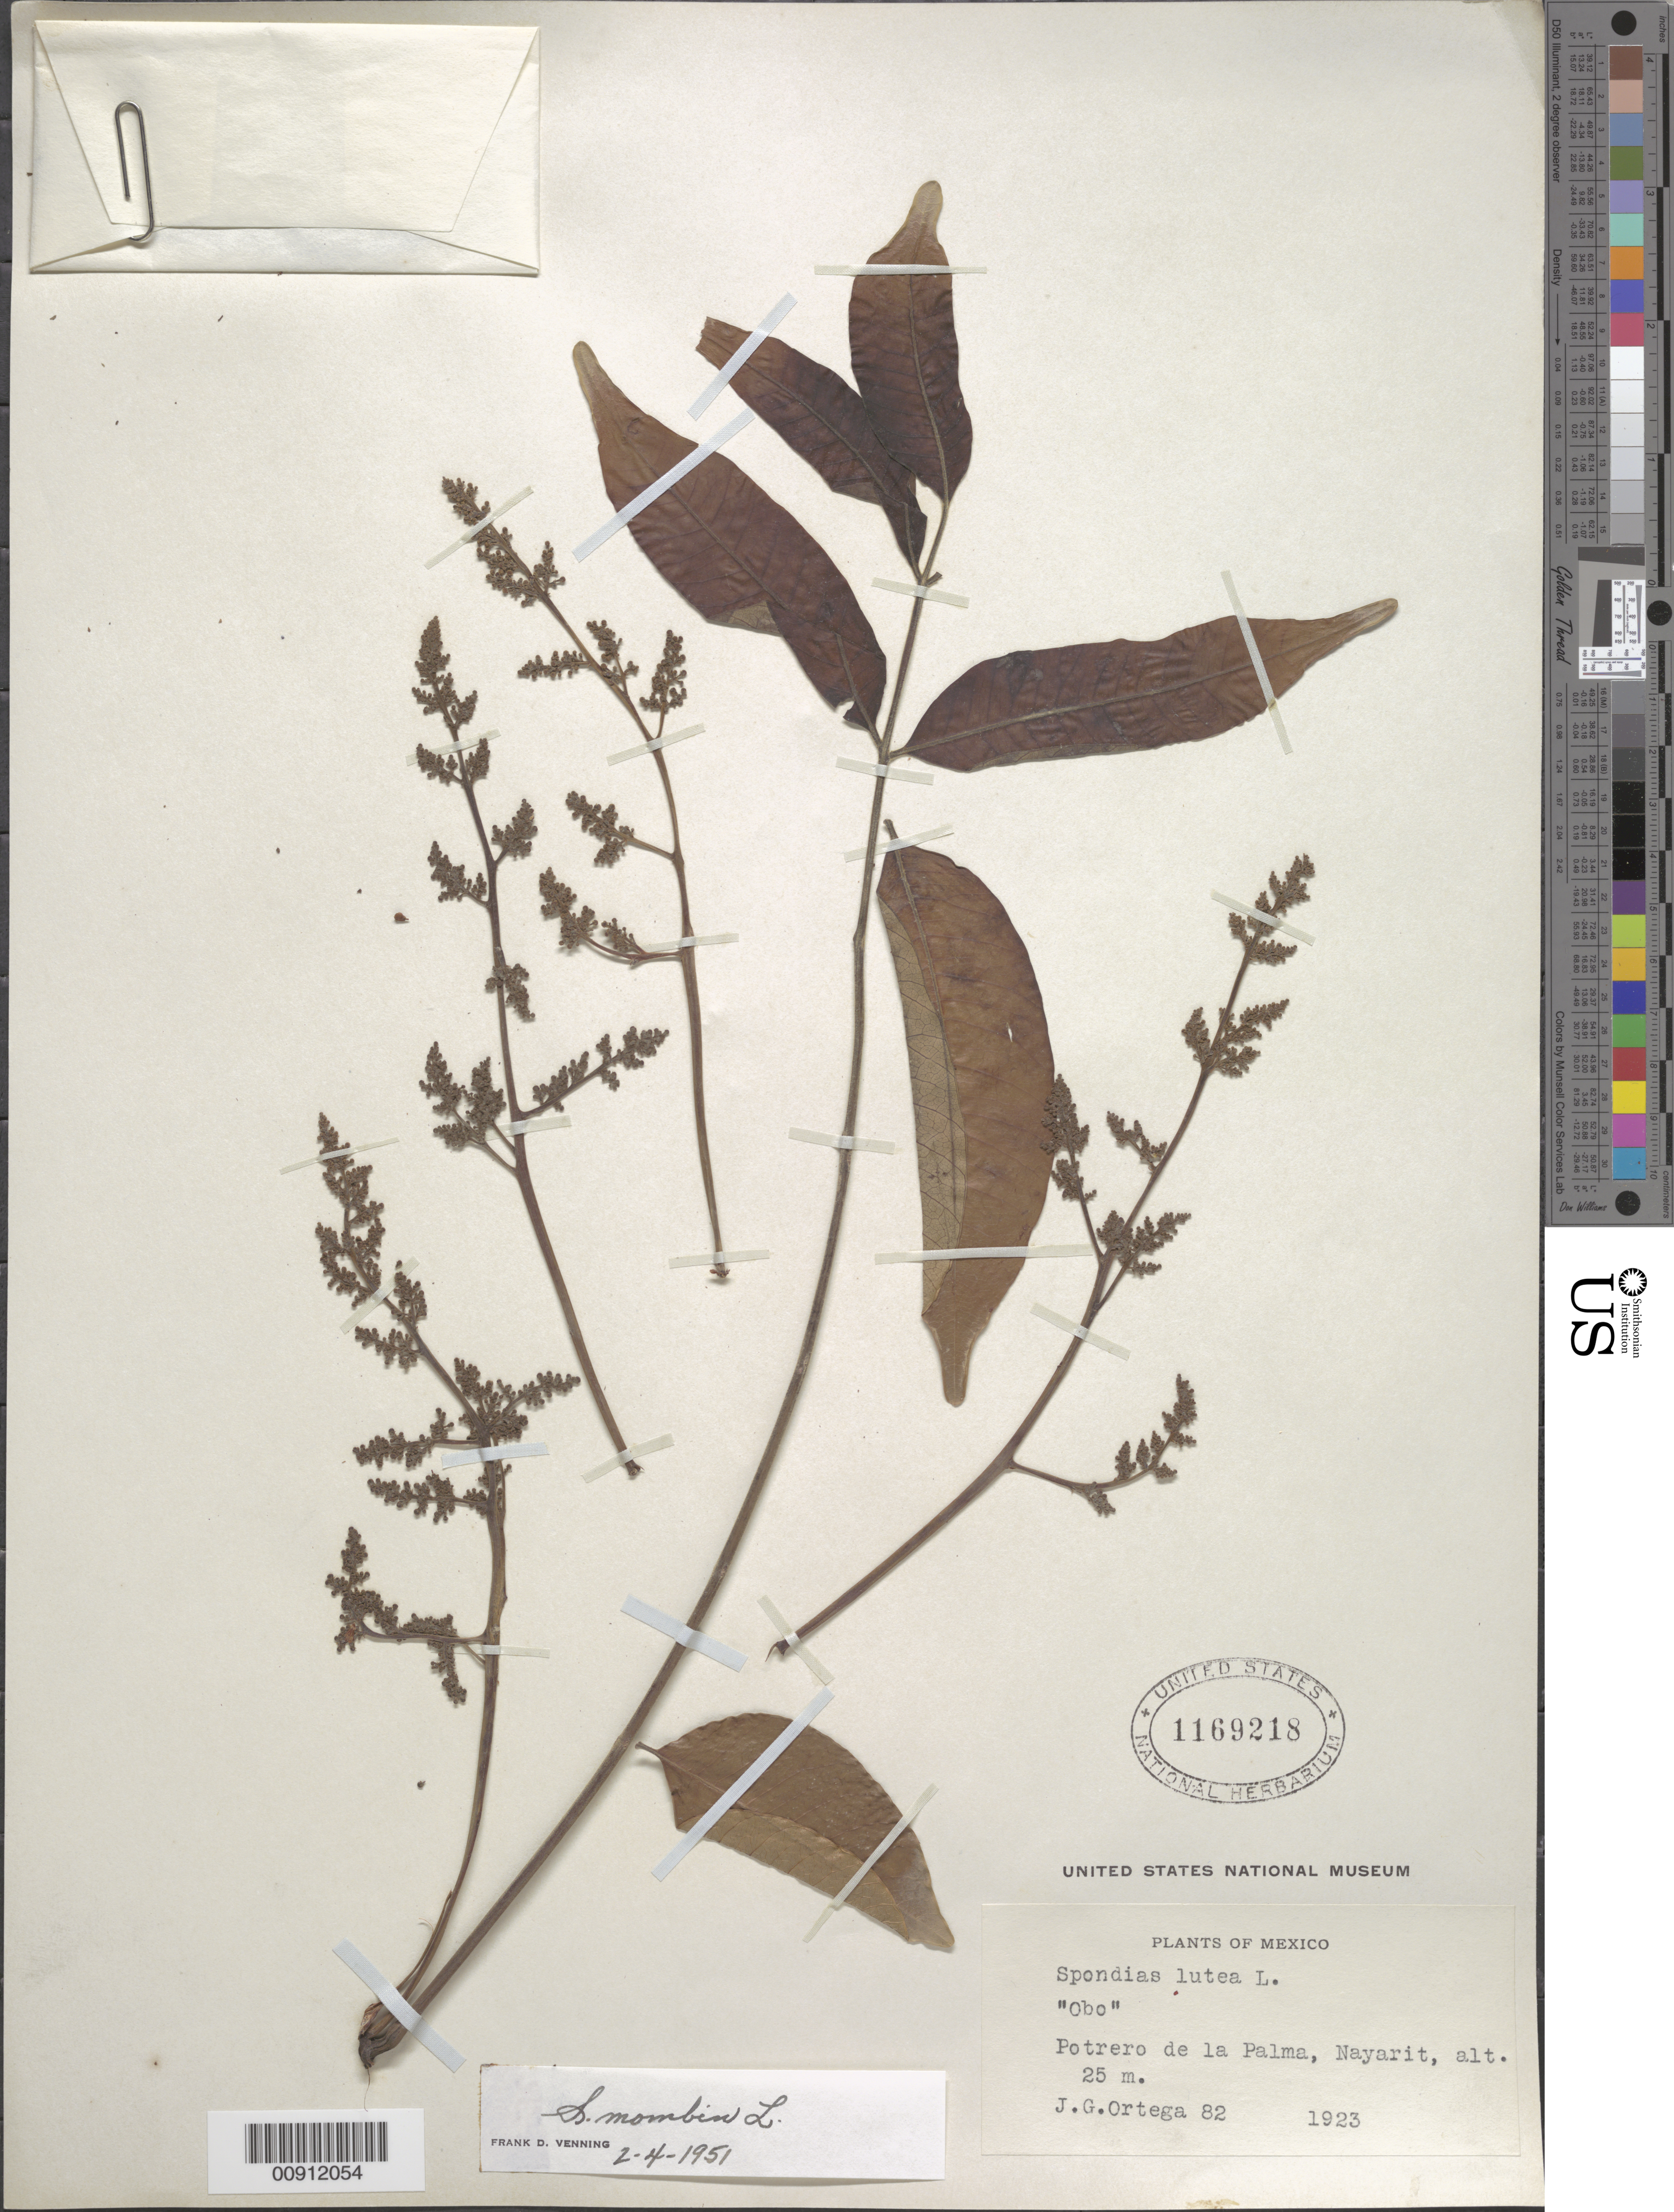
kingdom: Plantae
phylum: Tracheophyta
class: Magnoliopsida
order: Sapindales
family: Anacardiaceae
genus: Spondias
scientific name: Spondias mombin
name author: L.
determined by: Mitchell, John D.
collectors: J. Ortega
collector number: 82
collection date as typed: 1923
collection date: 1923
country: Mexico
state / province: Nayarit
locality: Potrero de la Palma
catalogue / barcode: US 1169218